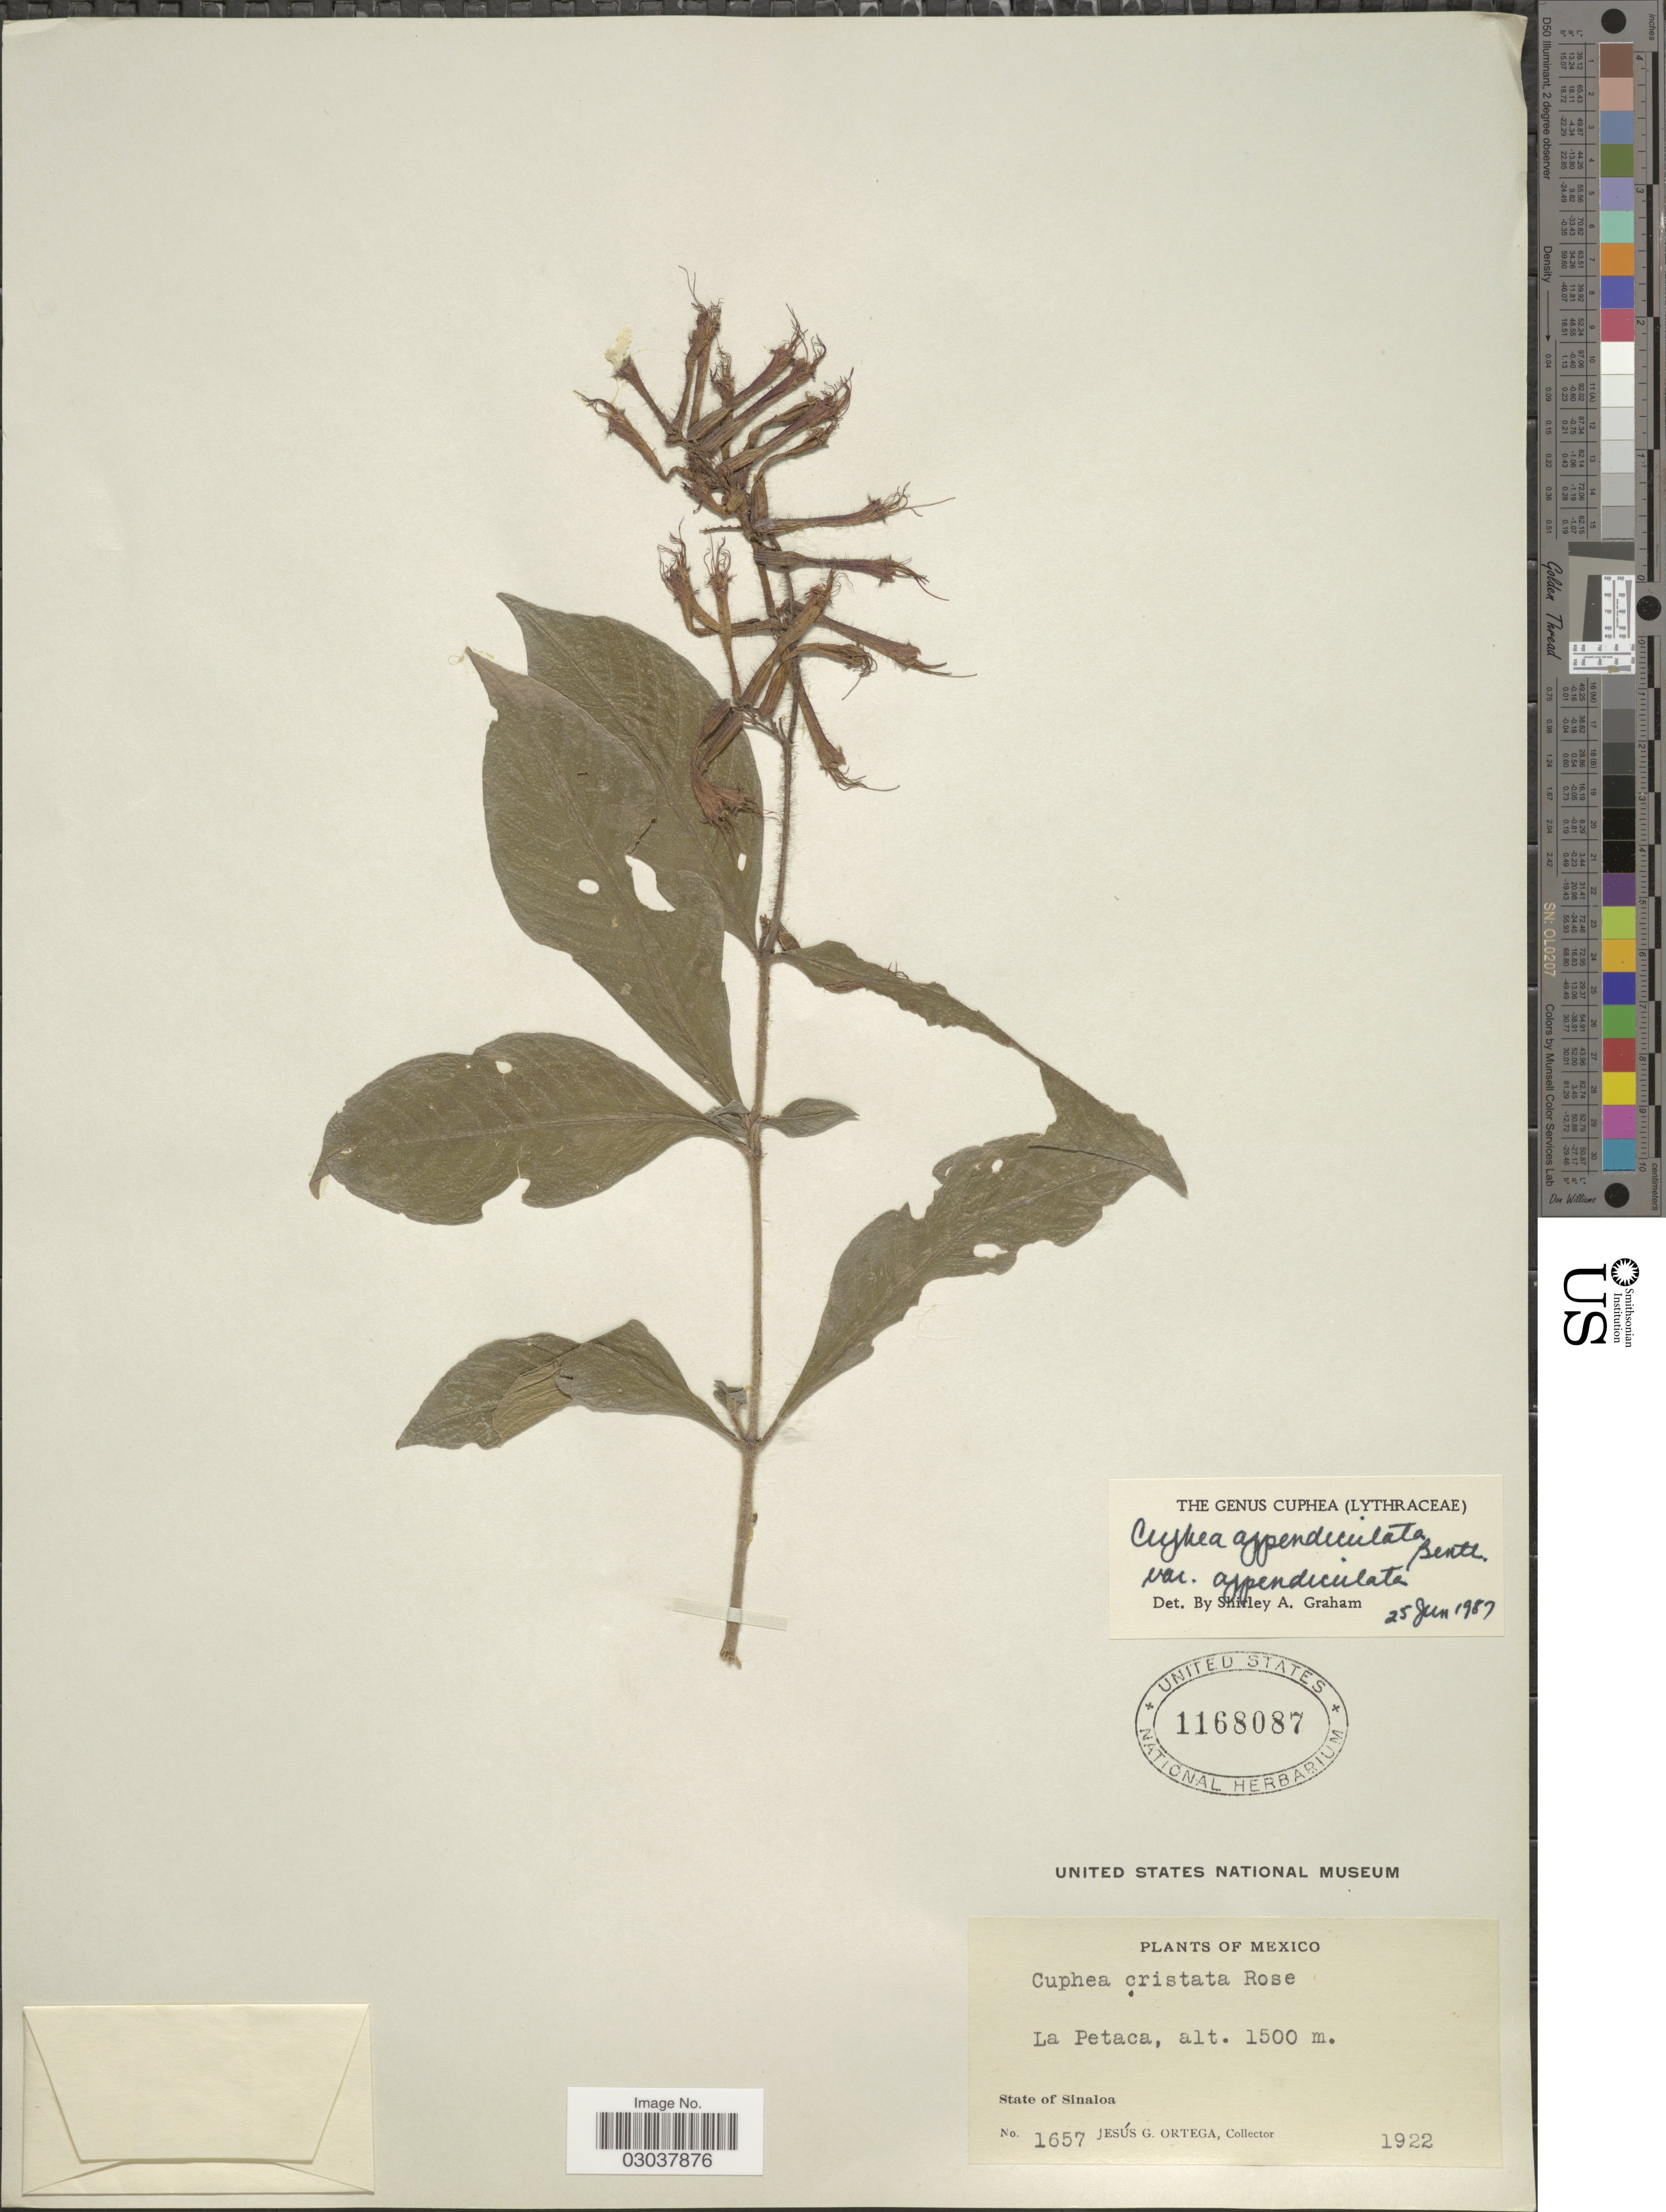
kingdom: Plantae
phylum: Tracheophyta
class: Magnoliopsida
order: Myrtales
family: Lythraceae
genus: Cuphea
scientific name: Cuphea appendiculata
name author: Benth.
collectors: J. Ortega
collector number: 1657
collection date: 1922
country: Mexico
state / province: Sinaloa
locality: La Petaca.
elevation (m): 1500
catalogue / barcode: US 1168087